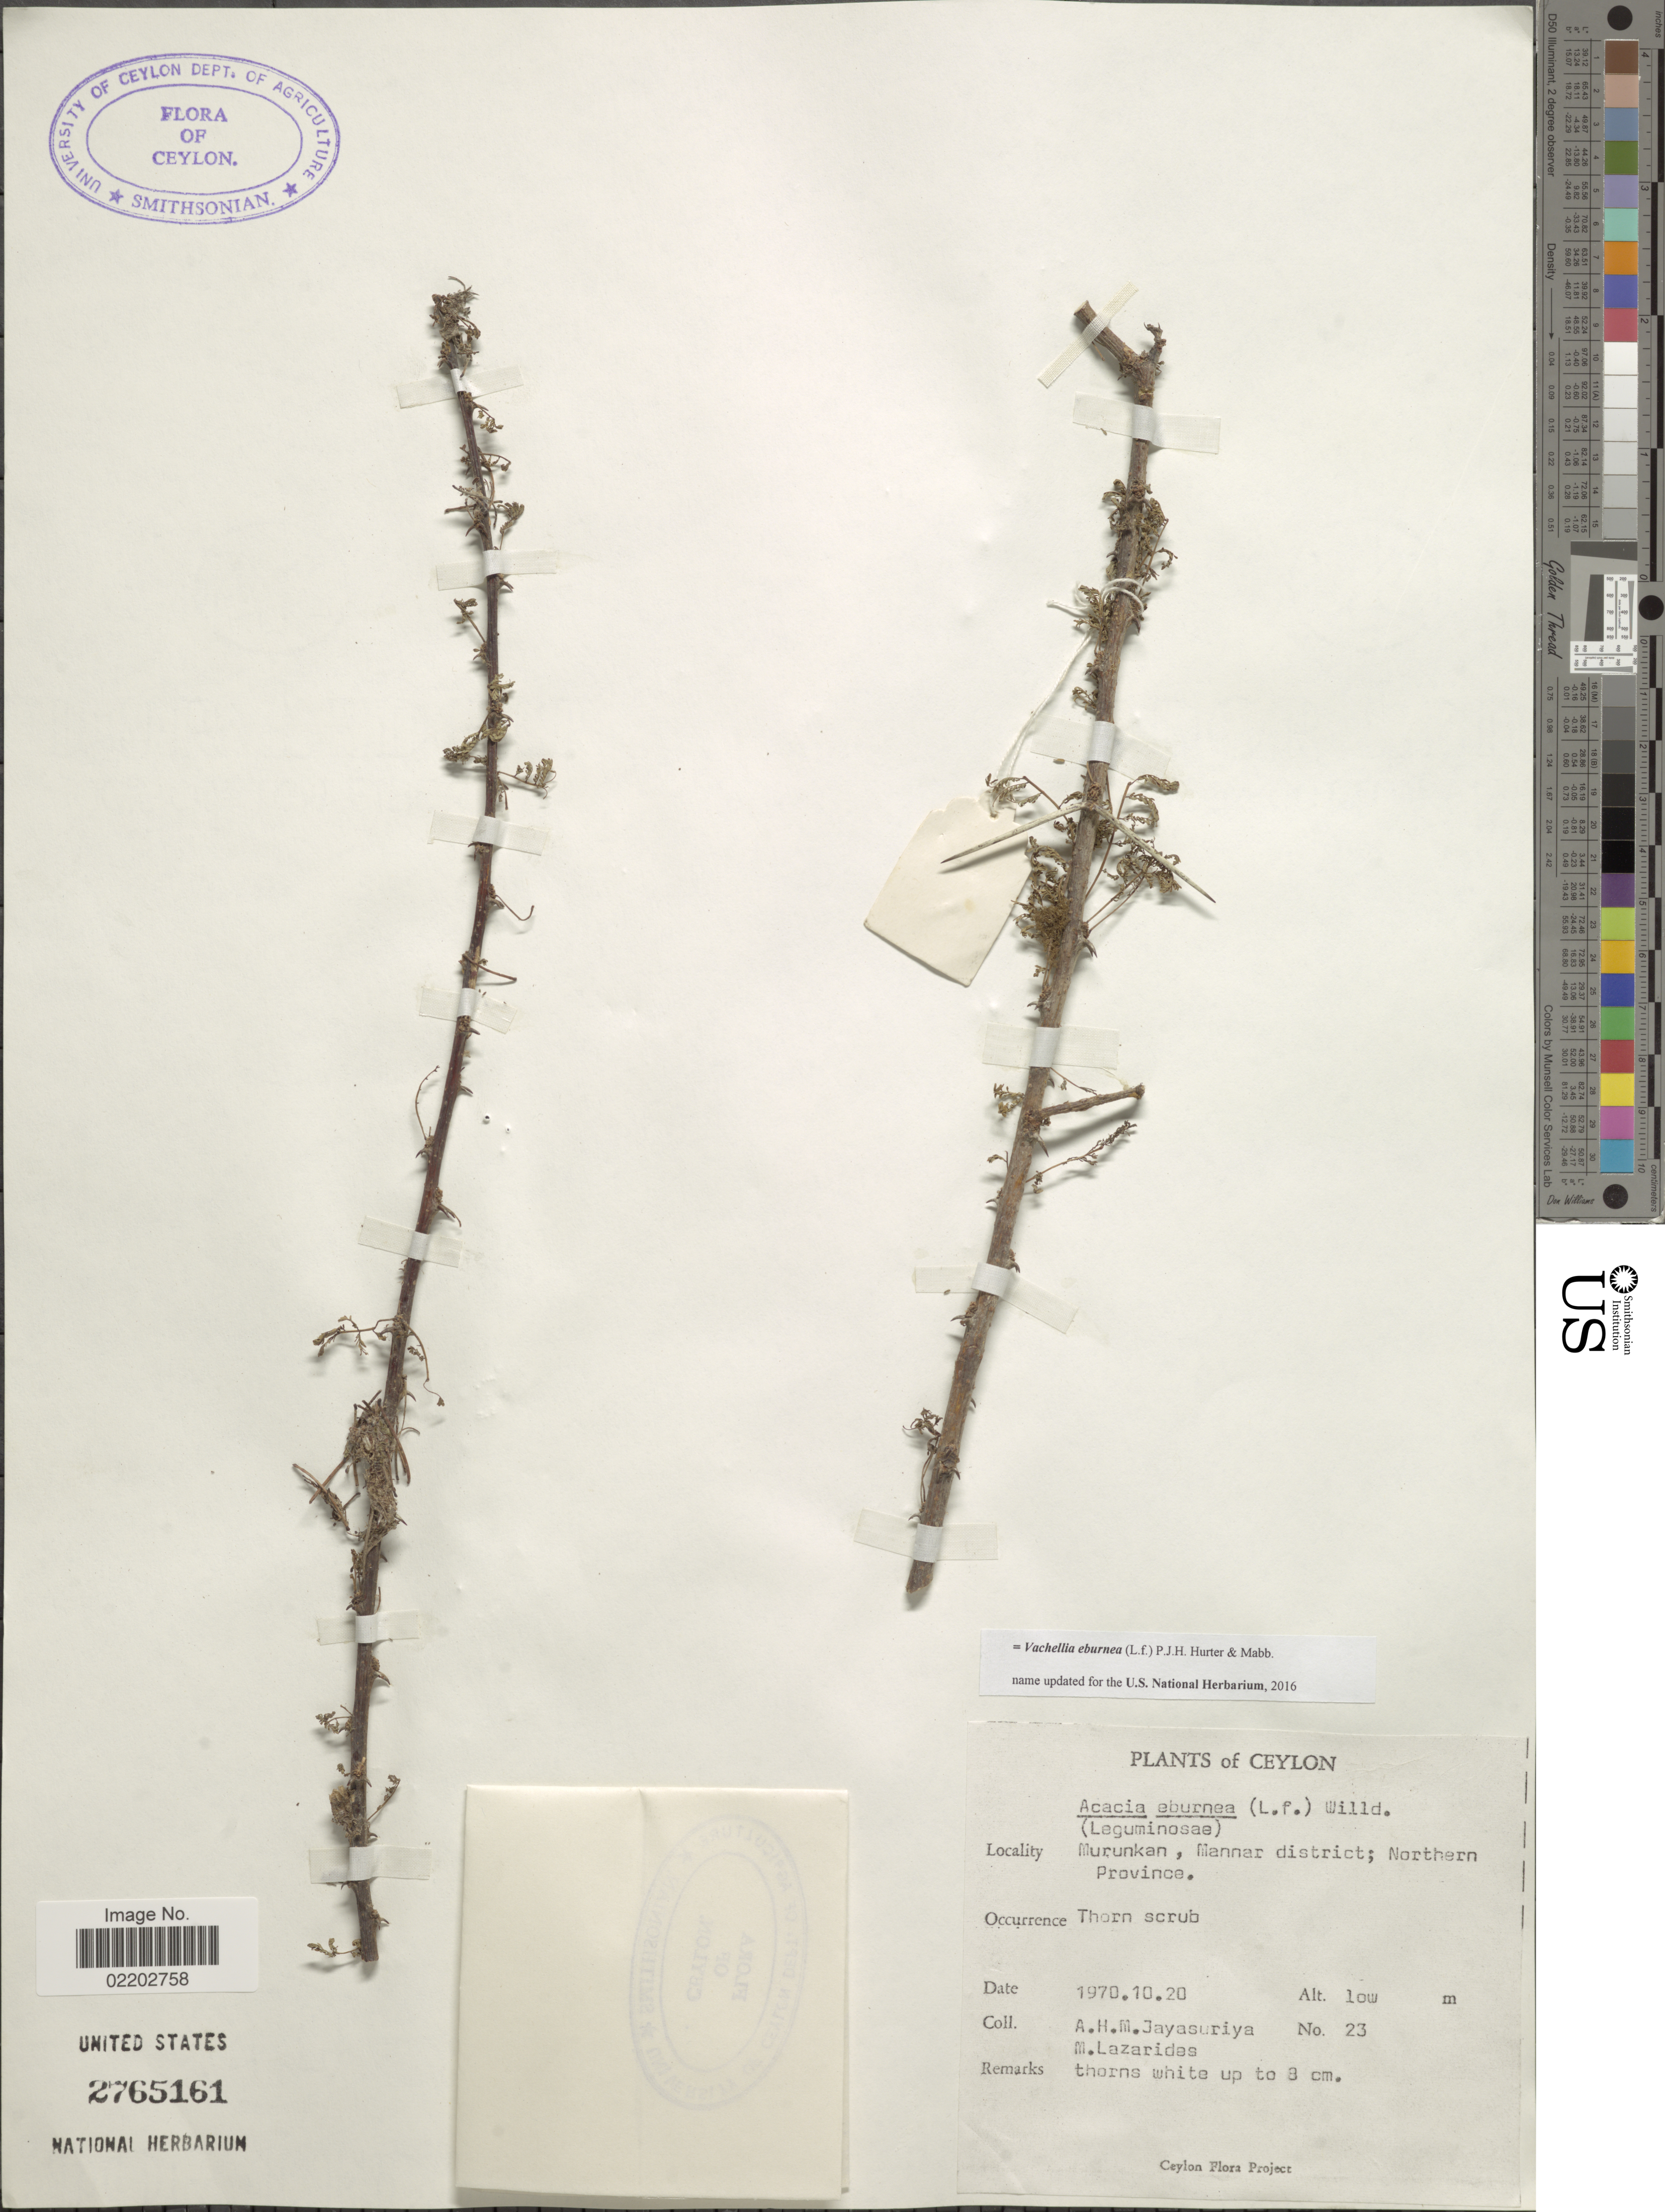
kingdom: Plantae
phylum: Tracheophyta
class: Magnoliopsida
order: Fabales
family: Fabaceae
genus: Vachellia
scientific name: Vachellia eburnea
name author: (L. f.) P.J.H. Hurter & Mabb.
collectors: A. H. Jayasuriya & M. Lazarides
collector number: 23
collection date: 1970-10-20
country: Sri Lanka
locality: Ceylon, Murunkan, Mannar District, Northern Province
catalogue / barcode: US 2765161